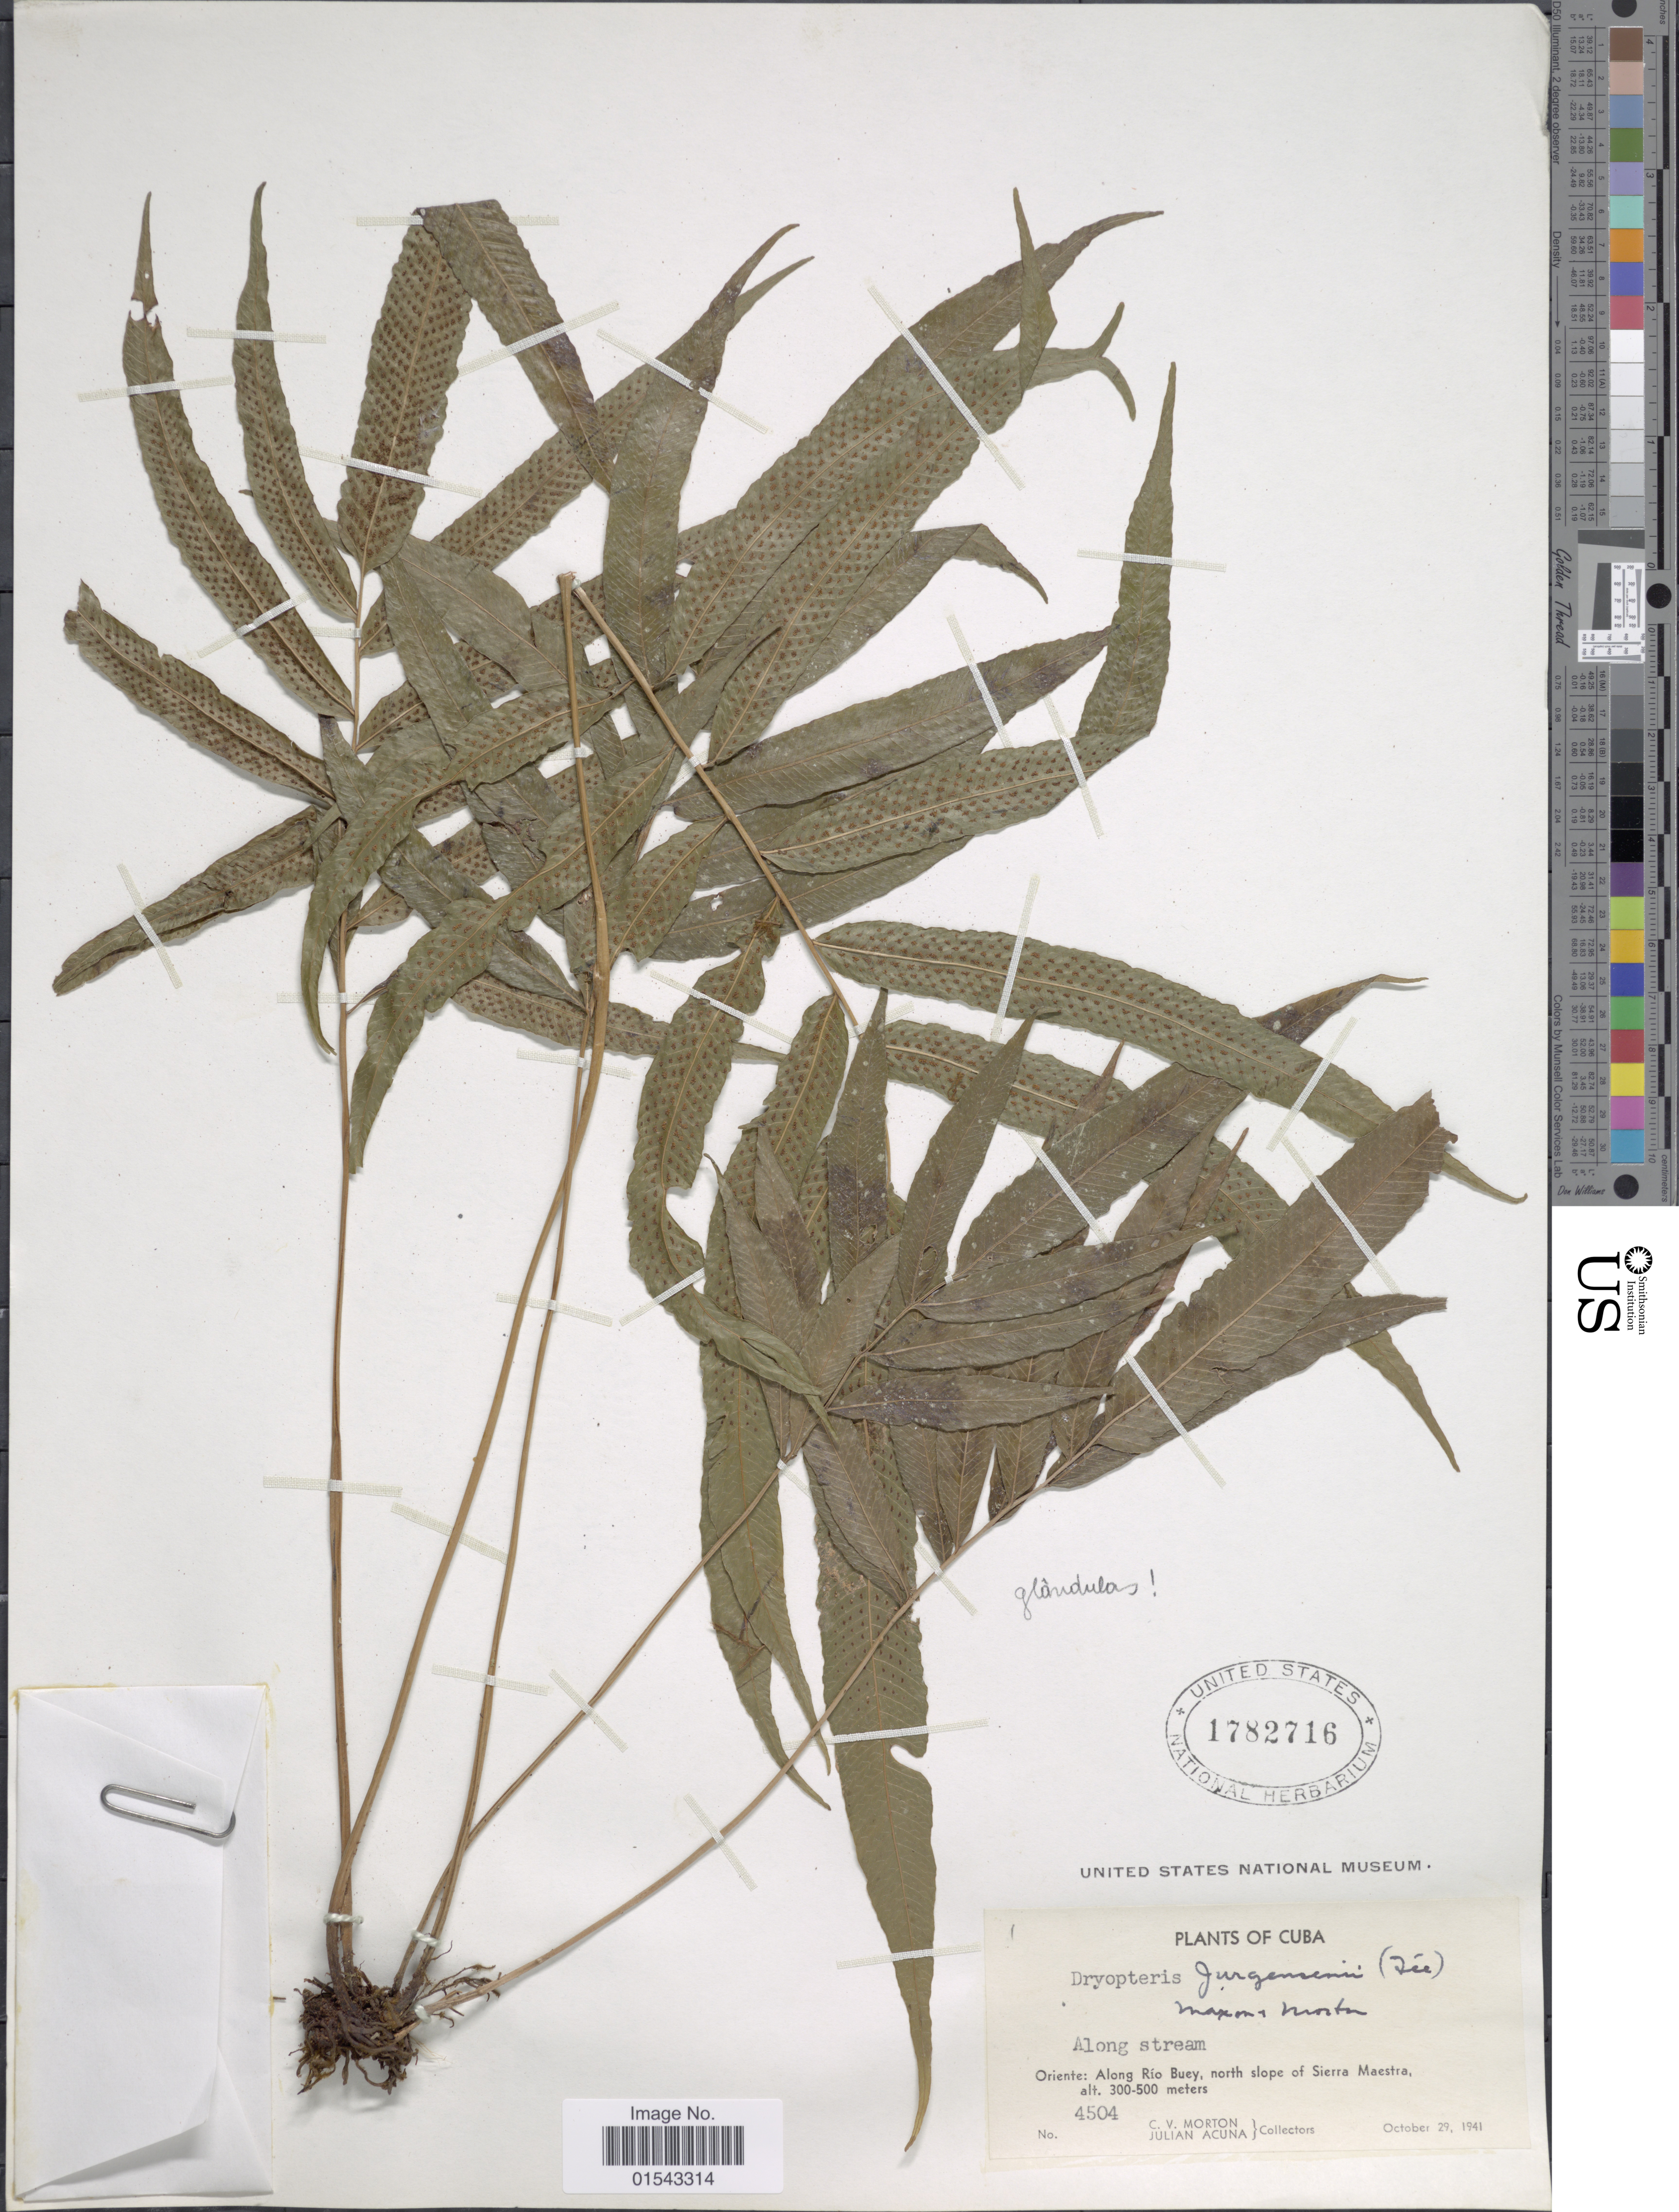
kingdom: Plantae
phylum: Tracheophyta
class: Polypodiopsida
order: Polypodiales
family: Thelypteridaceae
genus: Meniscium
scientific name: Meniscium falcatum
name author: Liebm.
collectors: C. V. Morton & J. B. Acuña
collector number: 3827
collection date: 1941-10-29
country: Cuba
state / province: Oriente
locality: Cuba, Oriente: along Rio Buey, north slope of Sierra Maestra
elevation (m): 300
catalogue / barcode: US 1782716